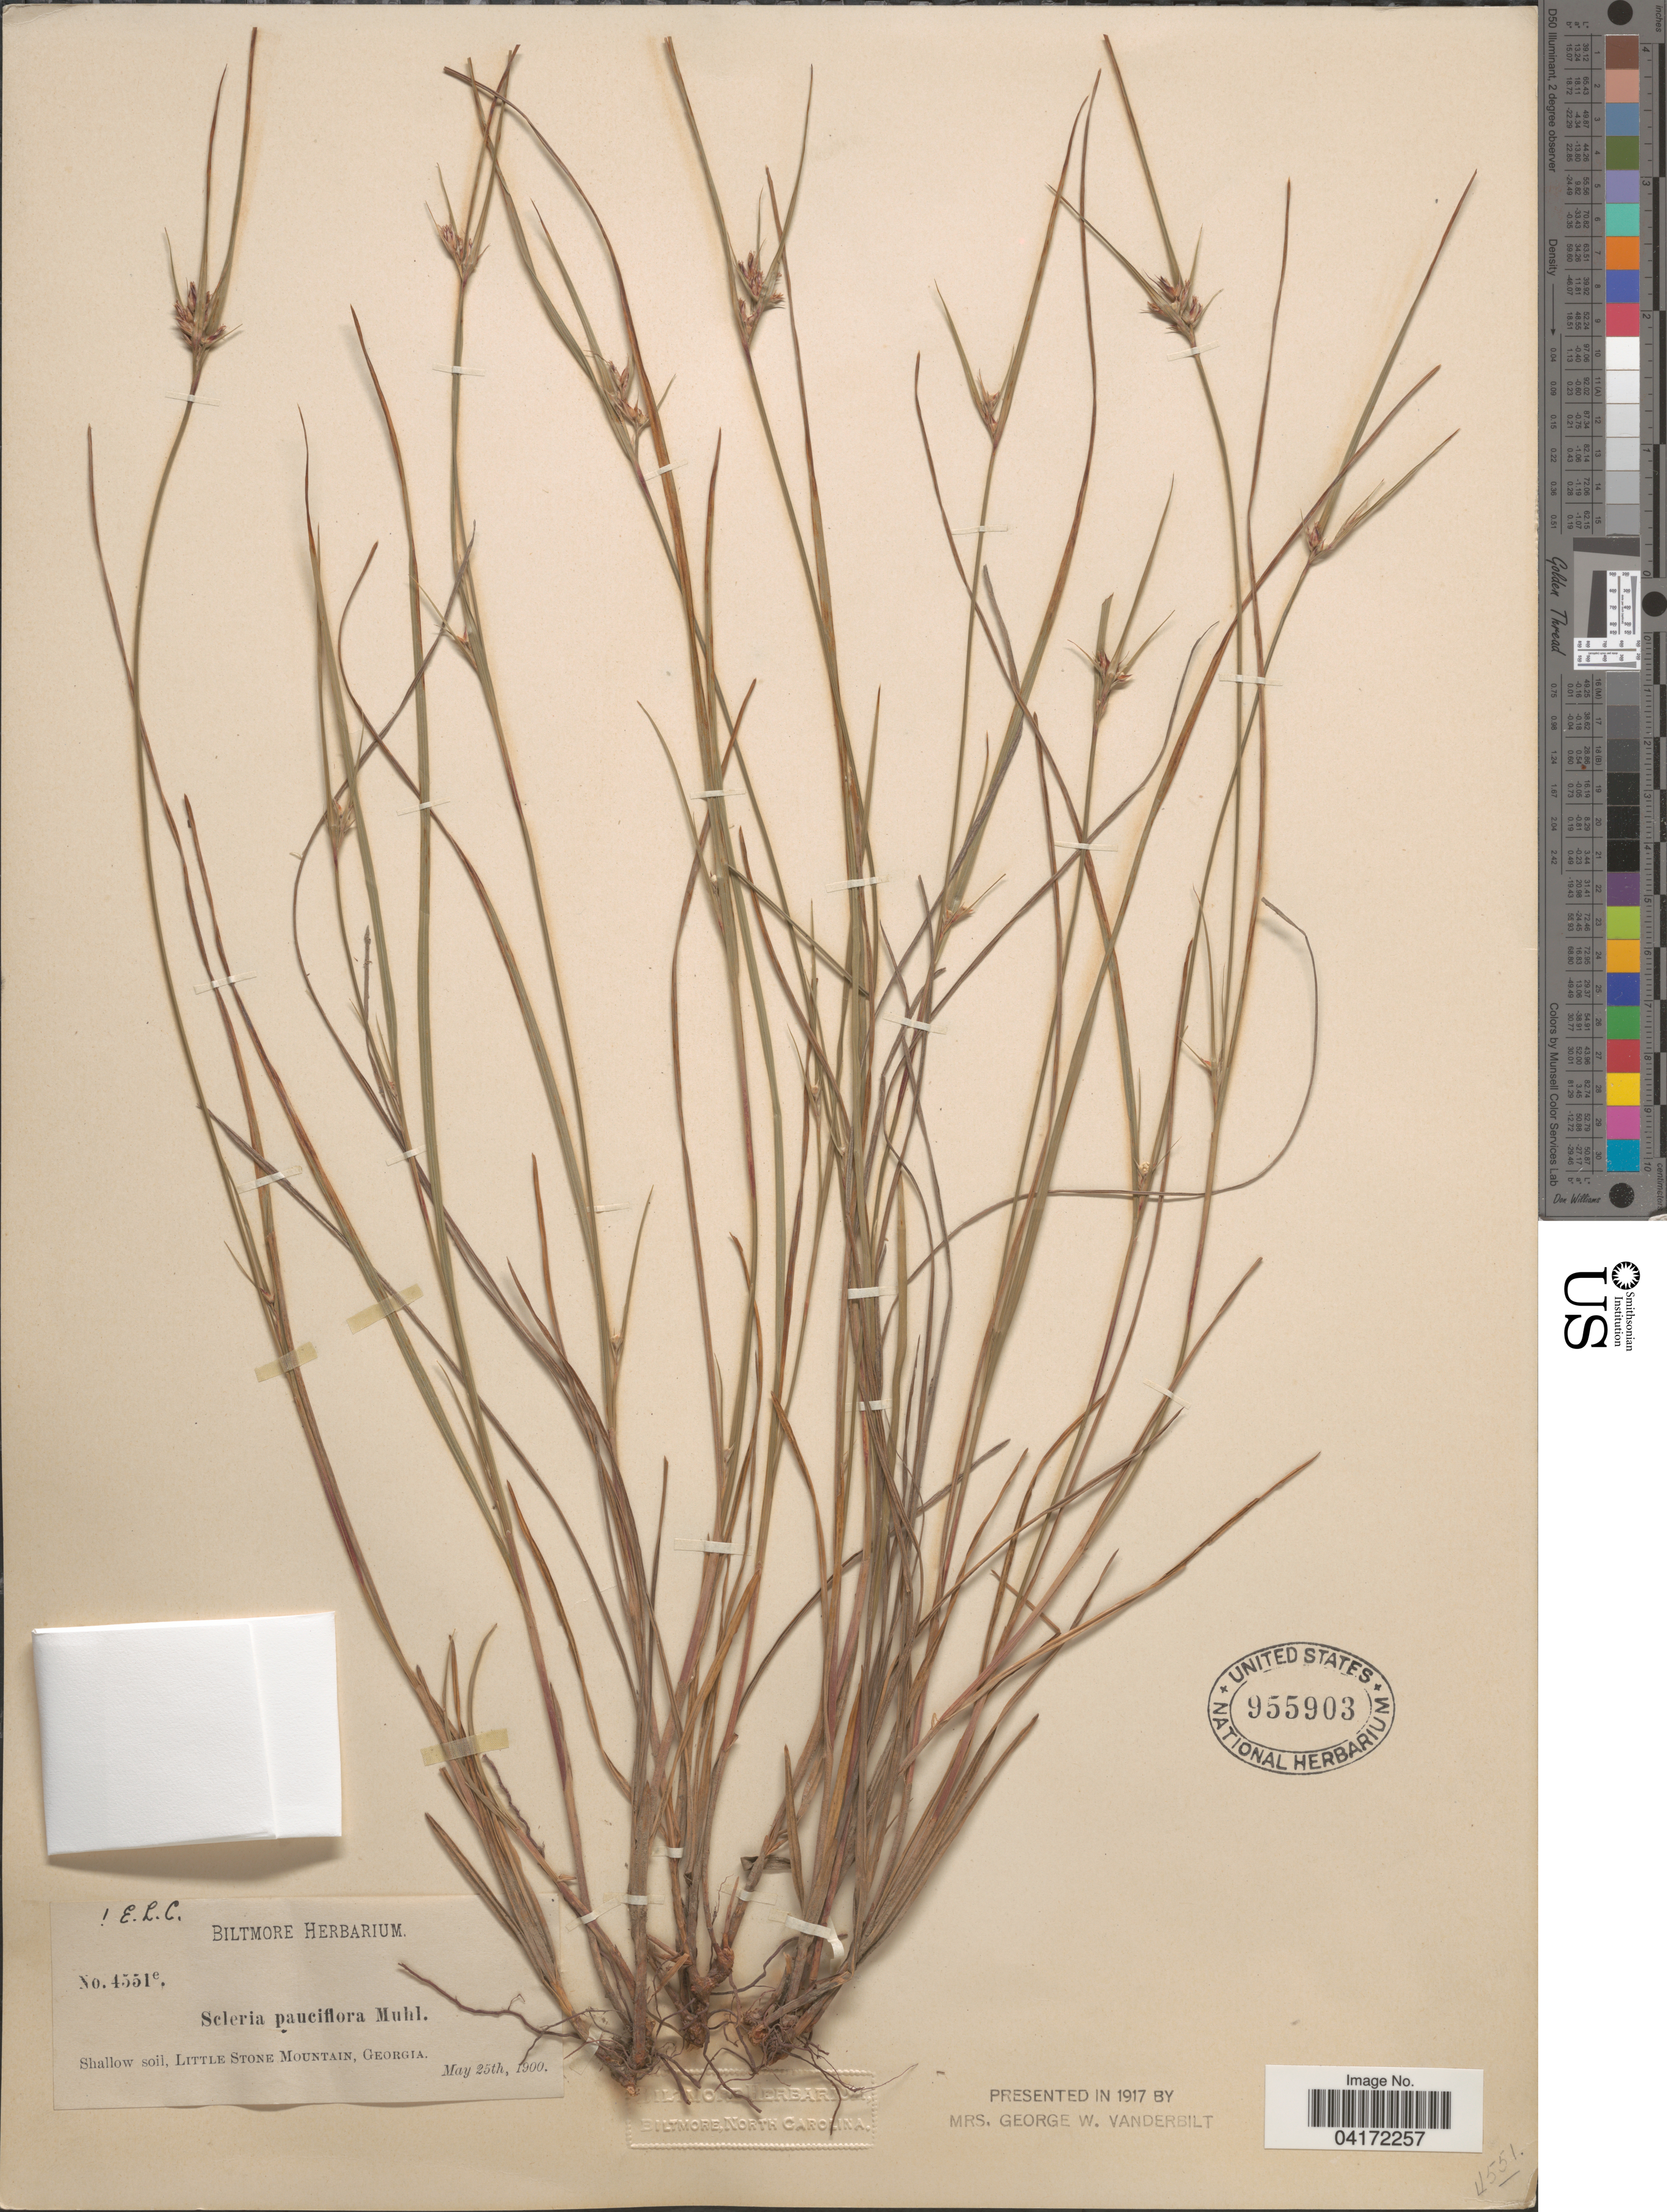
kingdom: Plantae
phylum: Tracheophyta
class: Liliopsida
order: Poales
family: Cyperaceae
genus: Scleria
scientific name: Scleria pauciflora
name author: Muhl. ex Willd.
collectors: ex herb. Biltmore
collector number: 4551e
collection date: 1900-05-25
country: United States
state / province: Georgia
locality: Little Stone Mountain.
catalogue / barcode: US 955903